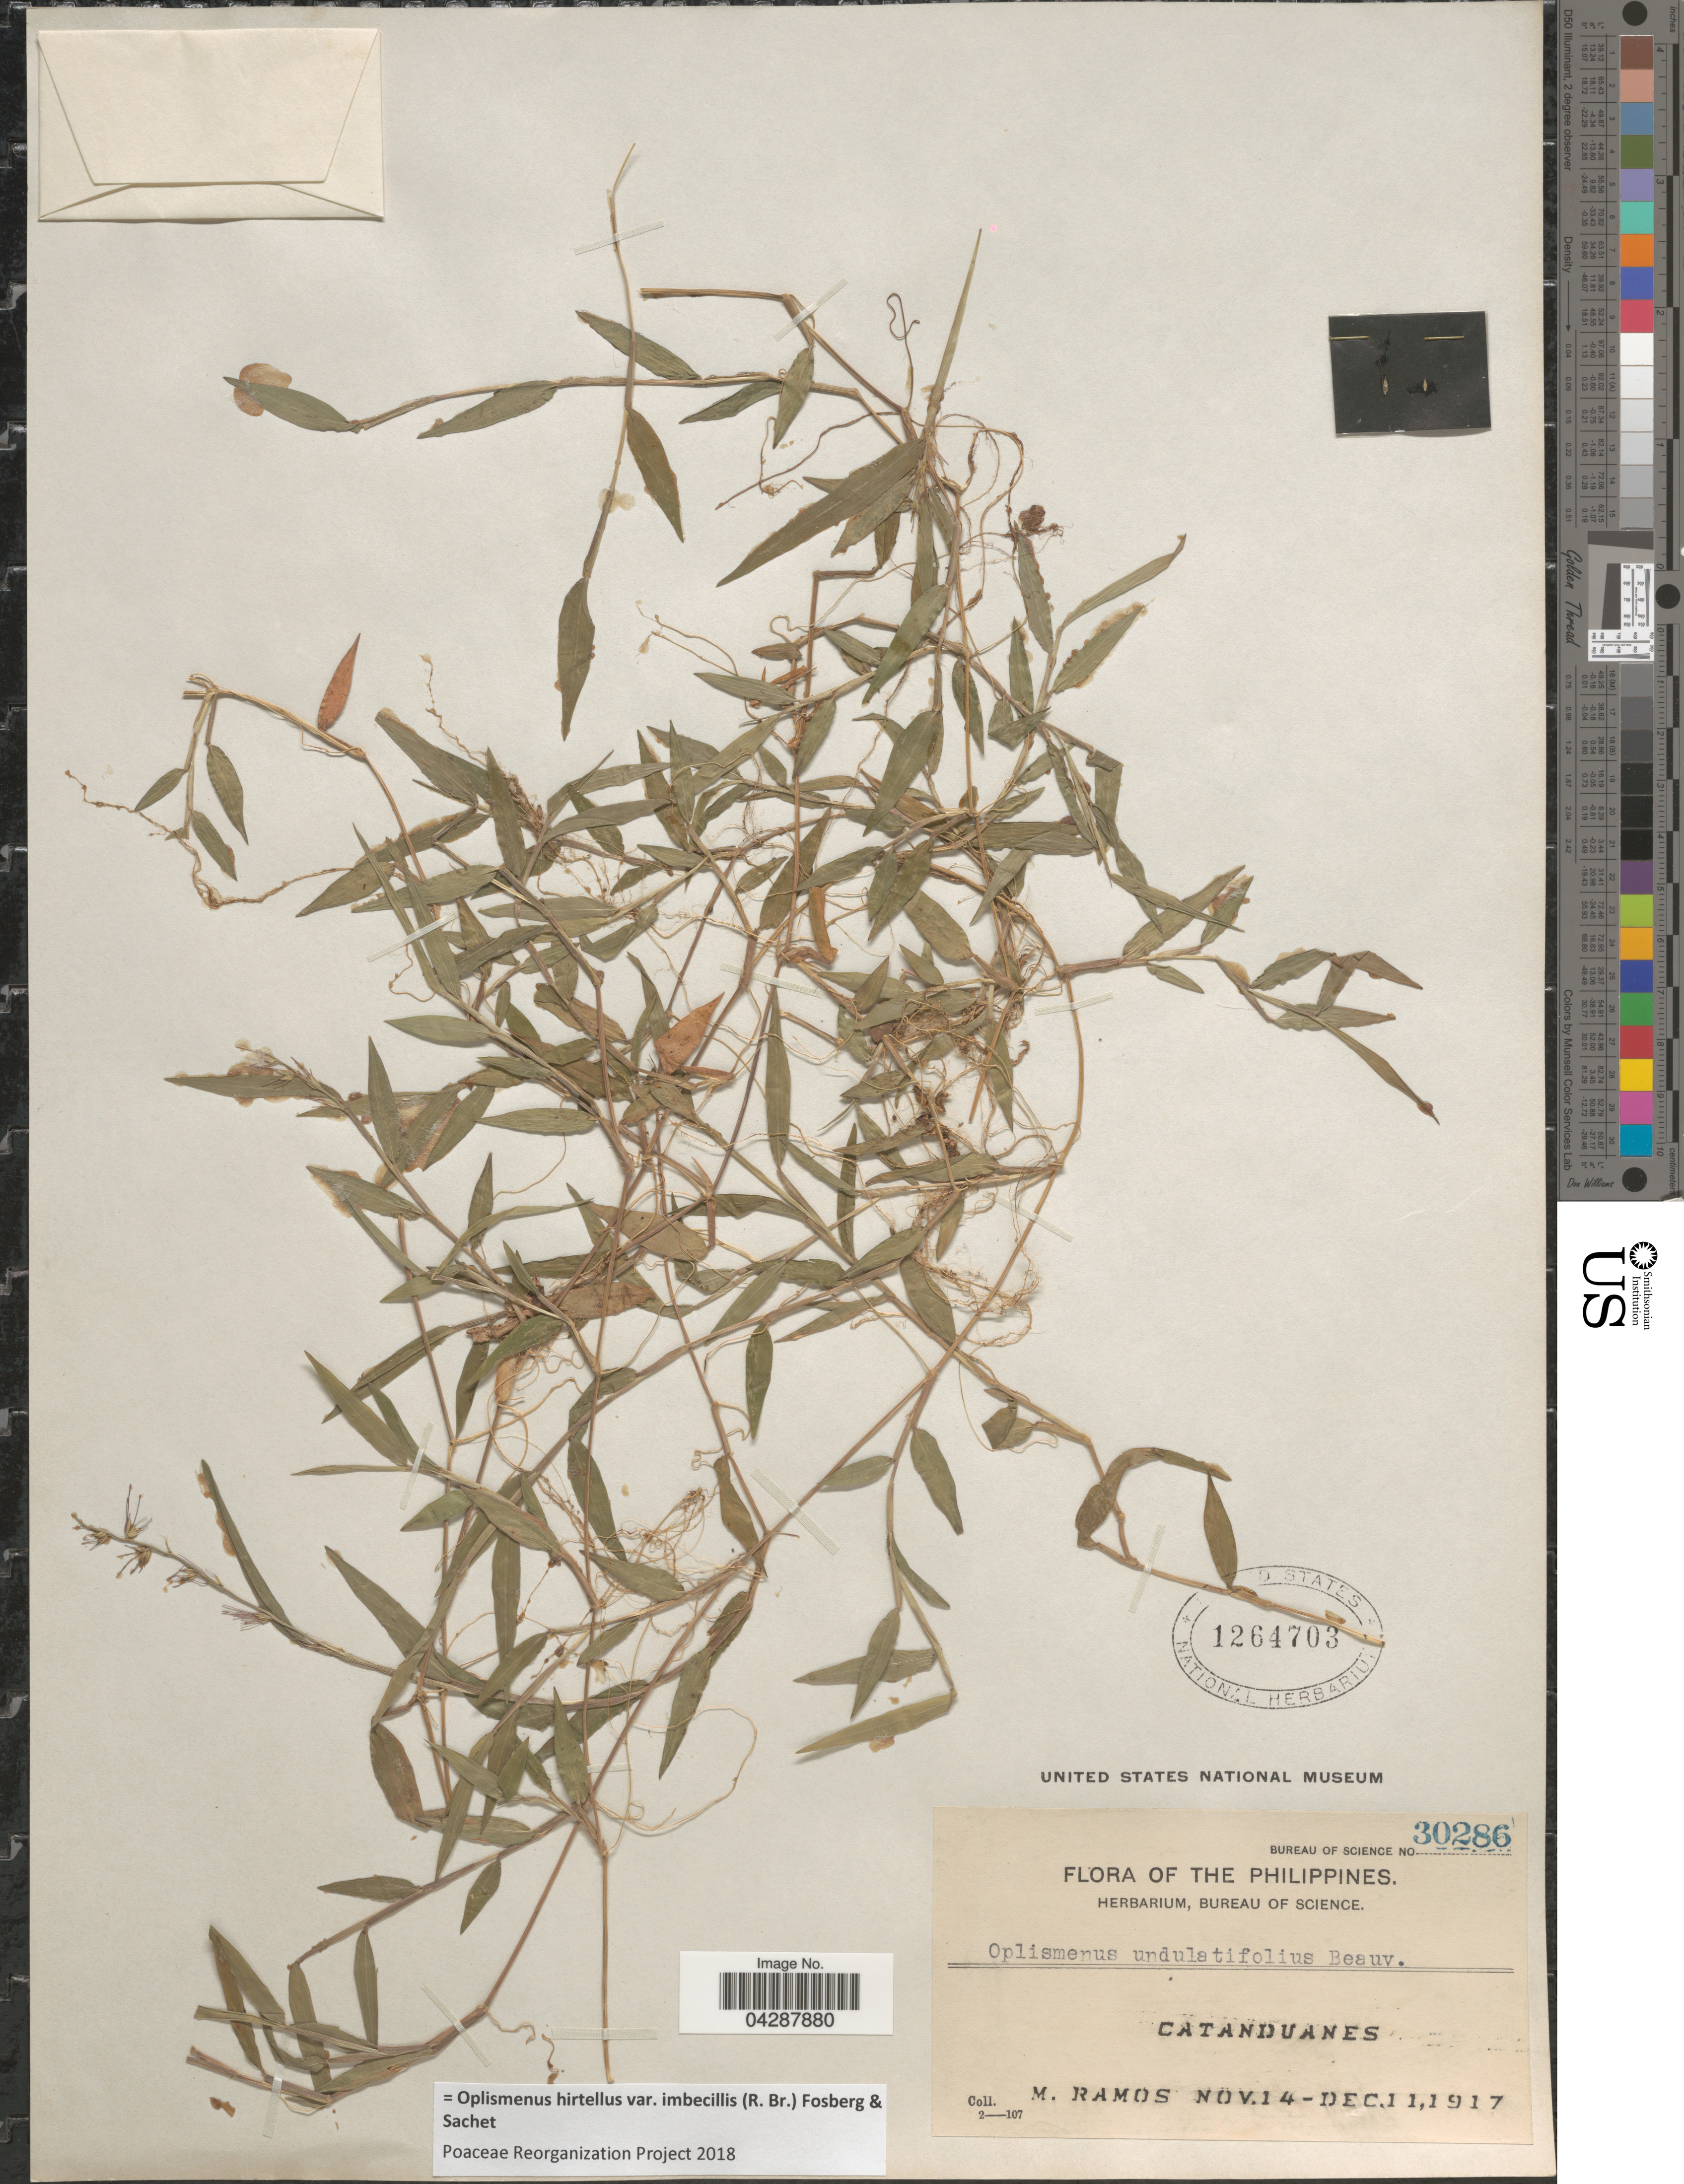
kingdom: Plantae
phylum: Tracheophyta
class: Liliopsida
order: Poales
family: Poaceae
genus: Oplismenus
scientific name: Oplismenus hirtellus var. imbecillis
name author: (R. Br.) Fosberg & Sachet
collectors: M. Ramos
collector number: Bureau of Science 30286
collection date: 1917-11-14/1917-12-11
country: Philippines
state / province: Bicol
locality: Catanduanes.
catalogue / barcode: US 1264703